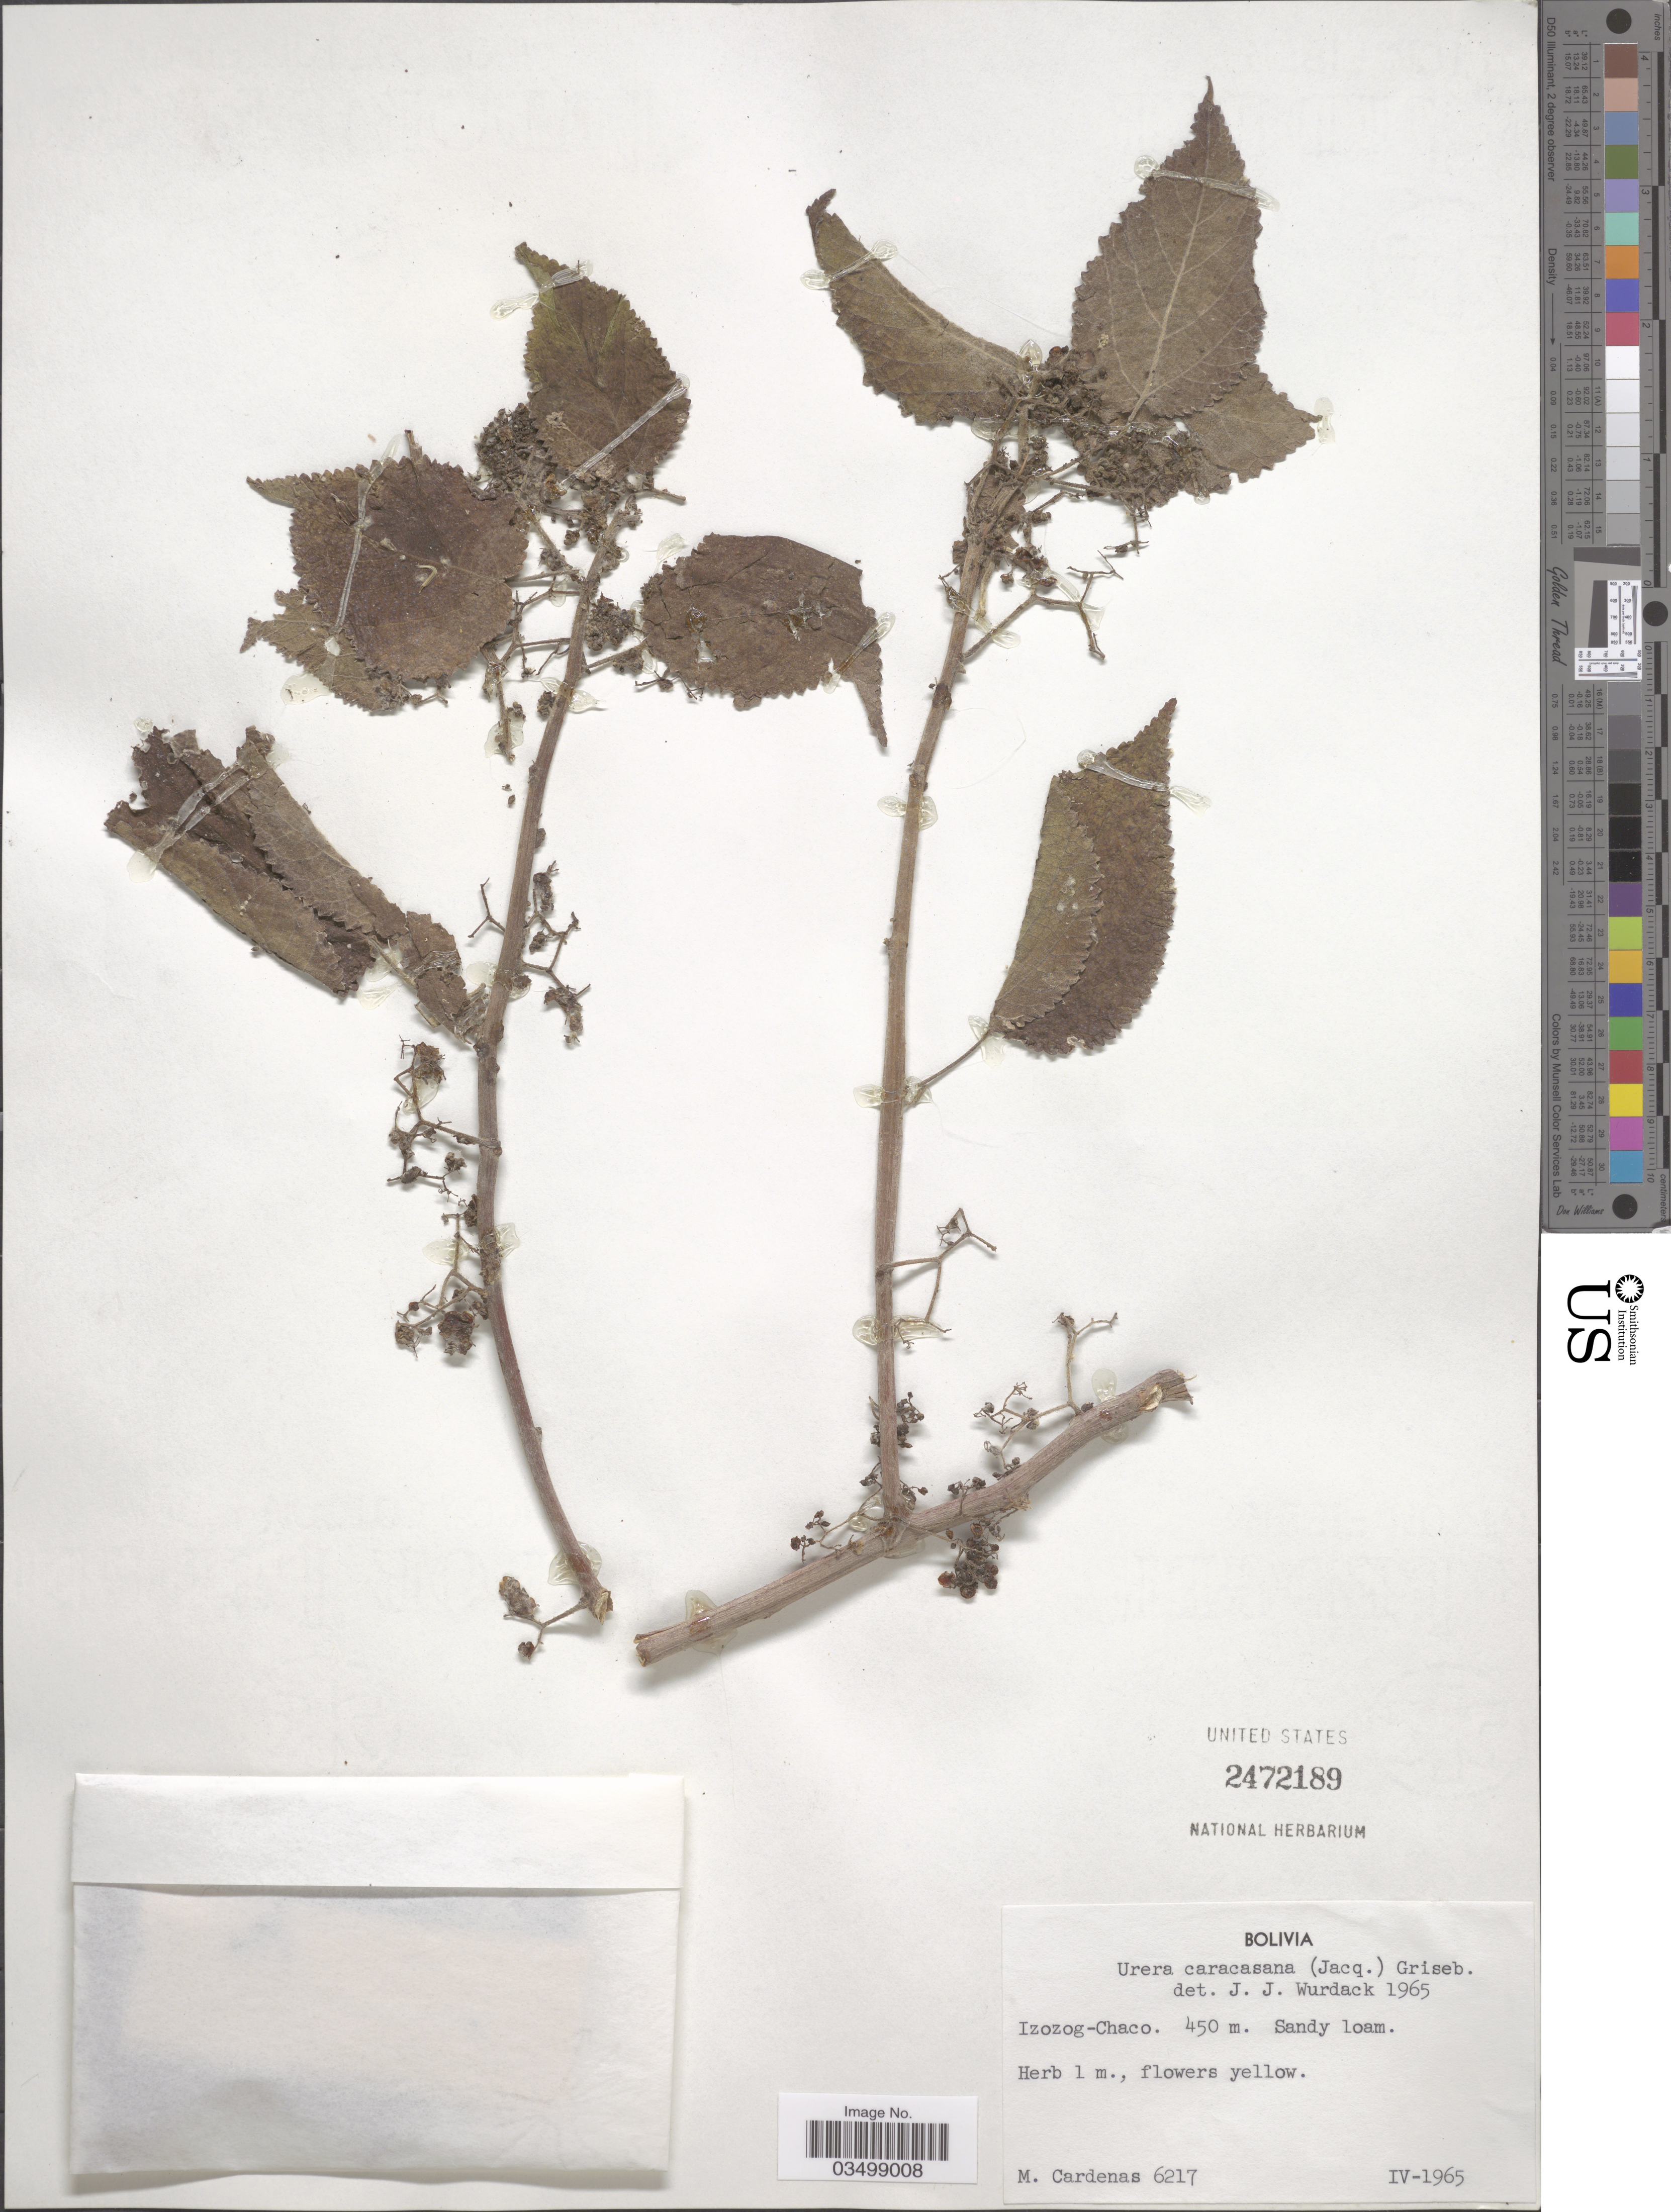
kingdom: Plantae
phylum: Tracheophyta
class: Magnoliopsida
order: Rosales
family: Urticaceae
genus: Urera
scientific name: Urera caracasana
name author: (Jacq.) Gaudich. ex Griseb.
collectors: M. Cárdenas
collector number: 6217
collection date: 1965-04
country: Bolivia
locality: Izozog-Chaco.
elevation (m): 450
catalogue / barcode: US 2472189